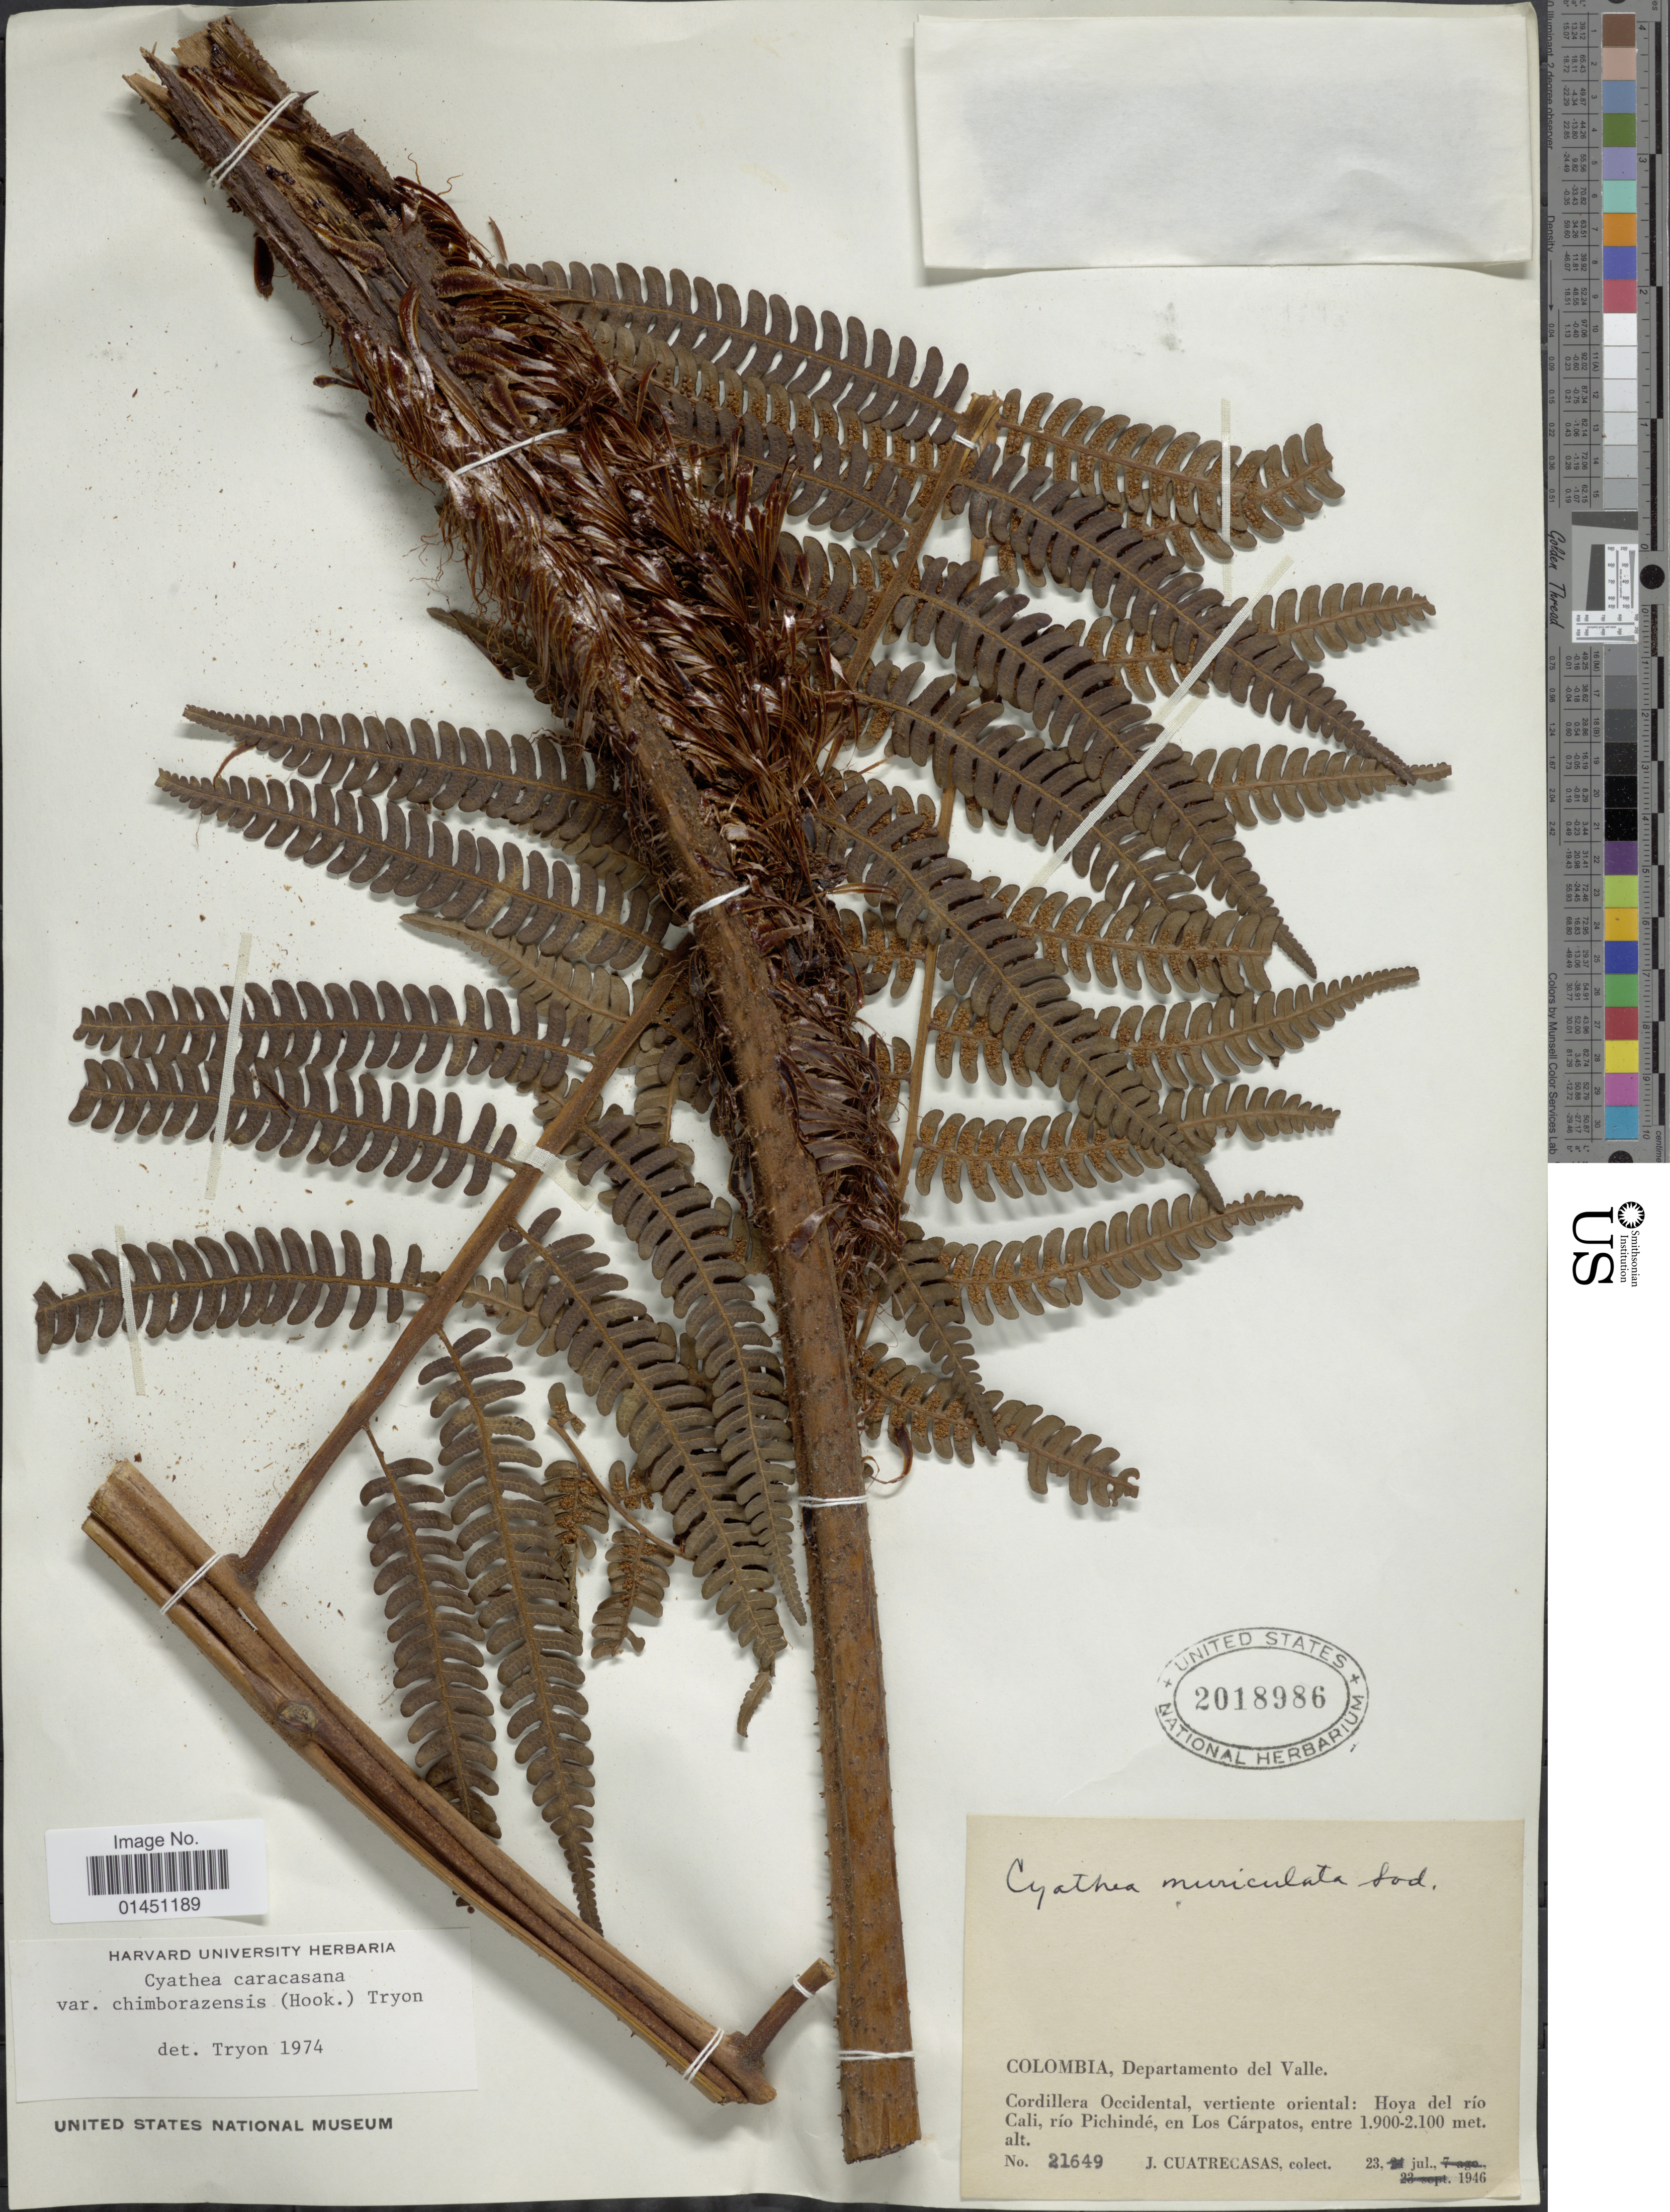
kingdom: Plantae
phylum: Tracheophyta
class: Polypodiopsida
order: Cyatheales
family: Cyatheaceae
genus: Cyathea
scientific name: Cyathea caracasana var. chimborazensis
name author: (Hook.) R.M. Tryon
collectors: J. Cuatrecasas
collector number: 21649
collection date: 1946-07-23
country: Colombia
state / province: Valle del Cauca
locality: Departamento del Valle, Cordillera Occidental, vertiente oriental; Hoya del rio Cali, Rio Pichinde, en Los Carpatos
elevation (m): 1900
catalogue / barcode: US 2018986